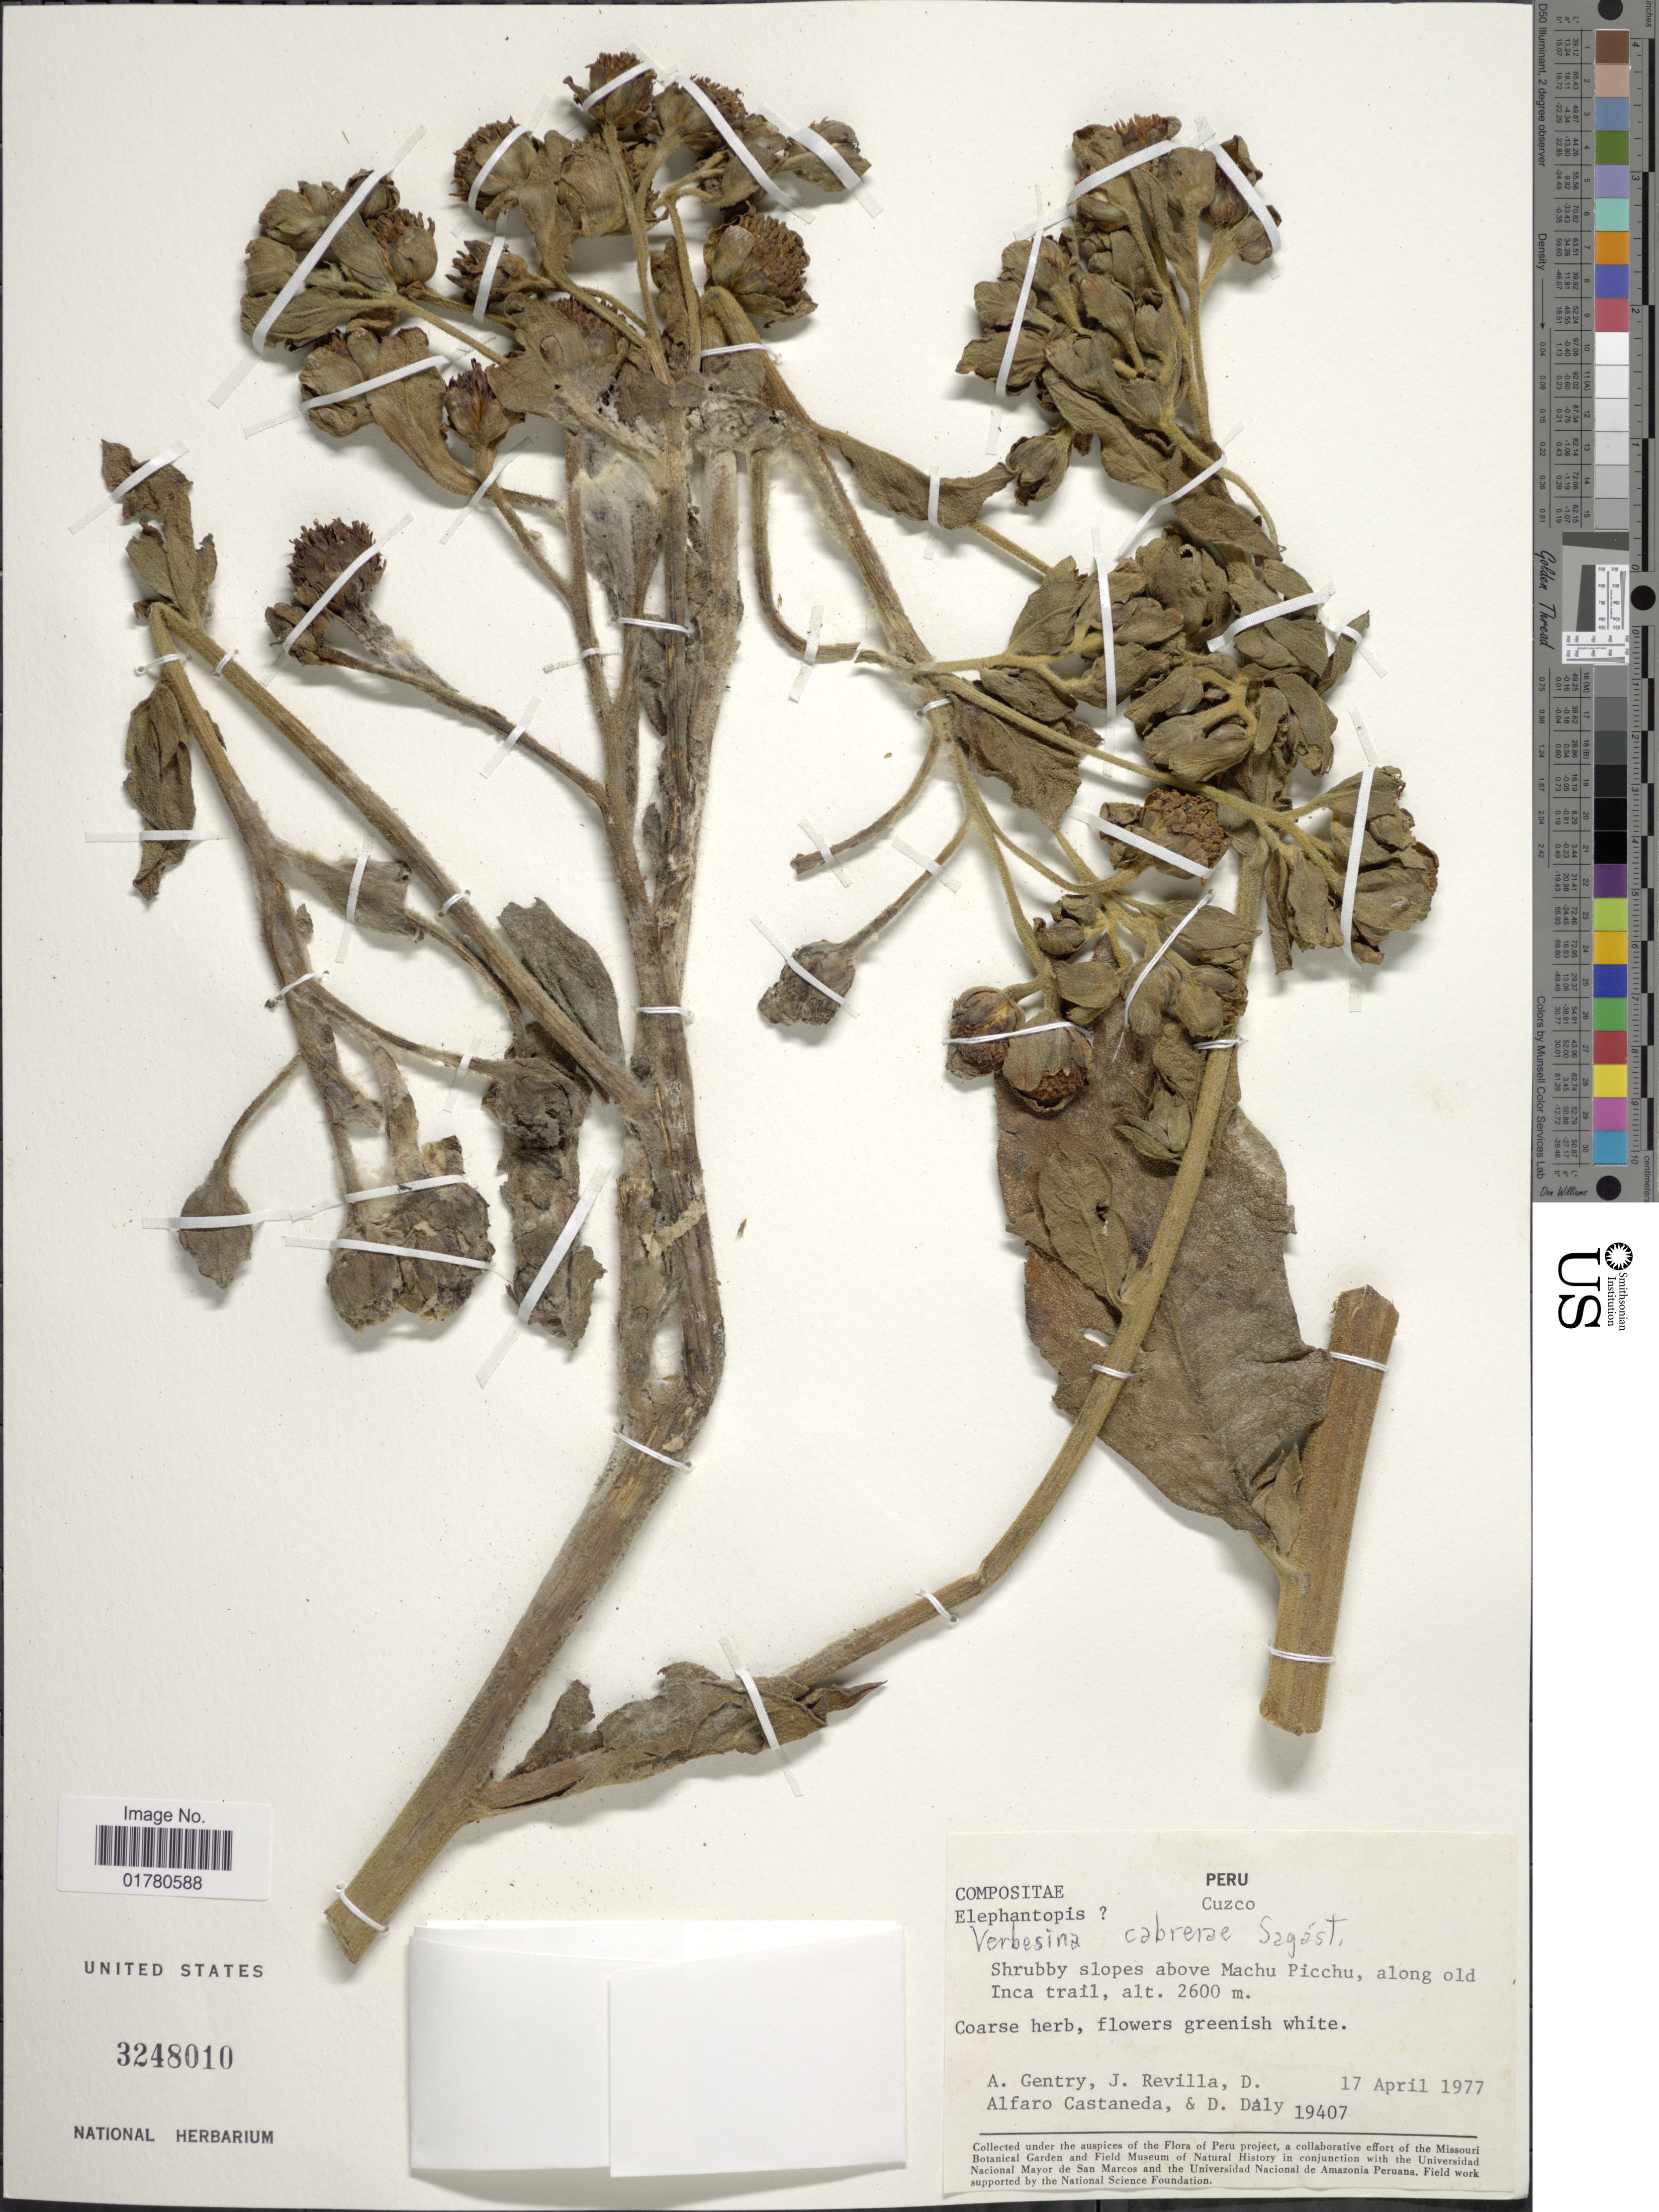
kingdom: Plantae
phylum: Tracheophyta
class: Magnoliopsida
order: Asterales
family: Asteraceae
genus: Verbesina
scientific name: Verbesina cabrerae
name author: Sagást.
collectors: A. H. Gentry, J. Revilla, D. Alfaro Castaneda & D. C. Daly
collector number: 19407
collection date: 1977-04-17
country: Peru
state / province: Cusco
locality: Cuzco, Shrubby slopes above Machu Picchu, along ild Inca trail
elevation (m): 2600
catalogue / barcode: US 3248010